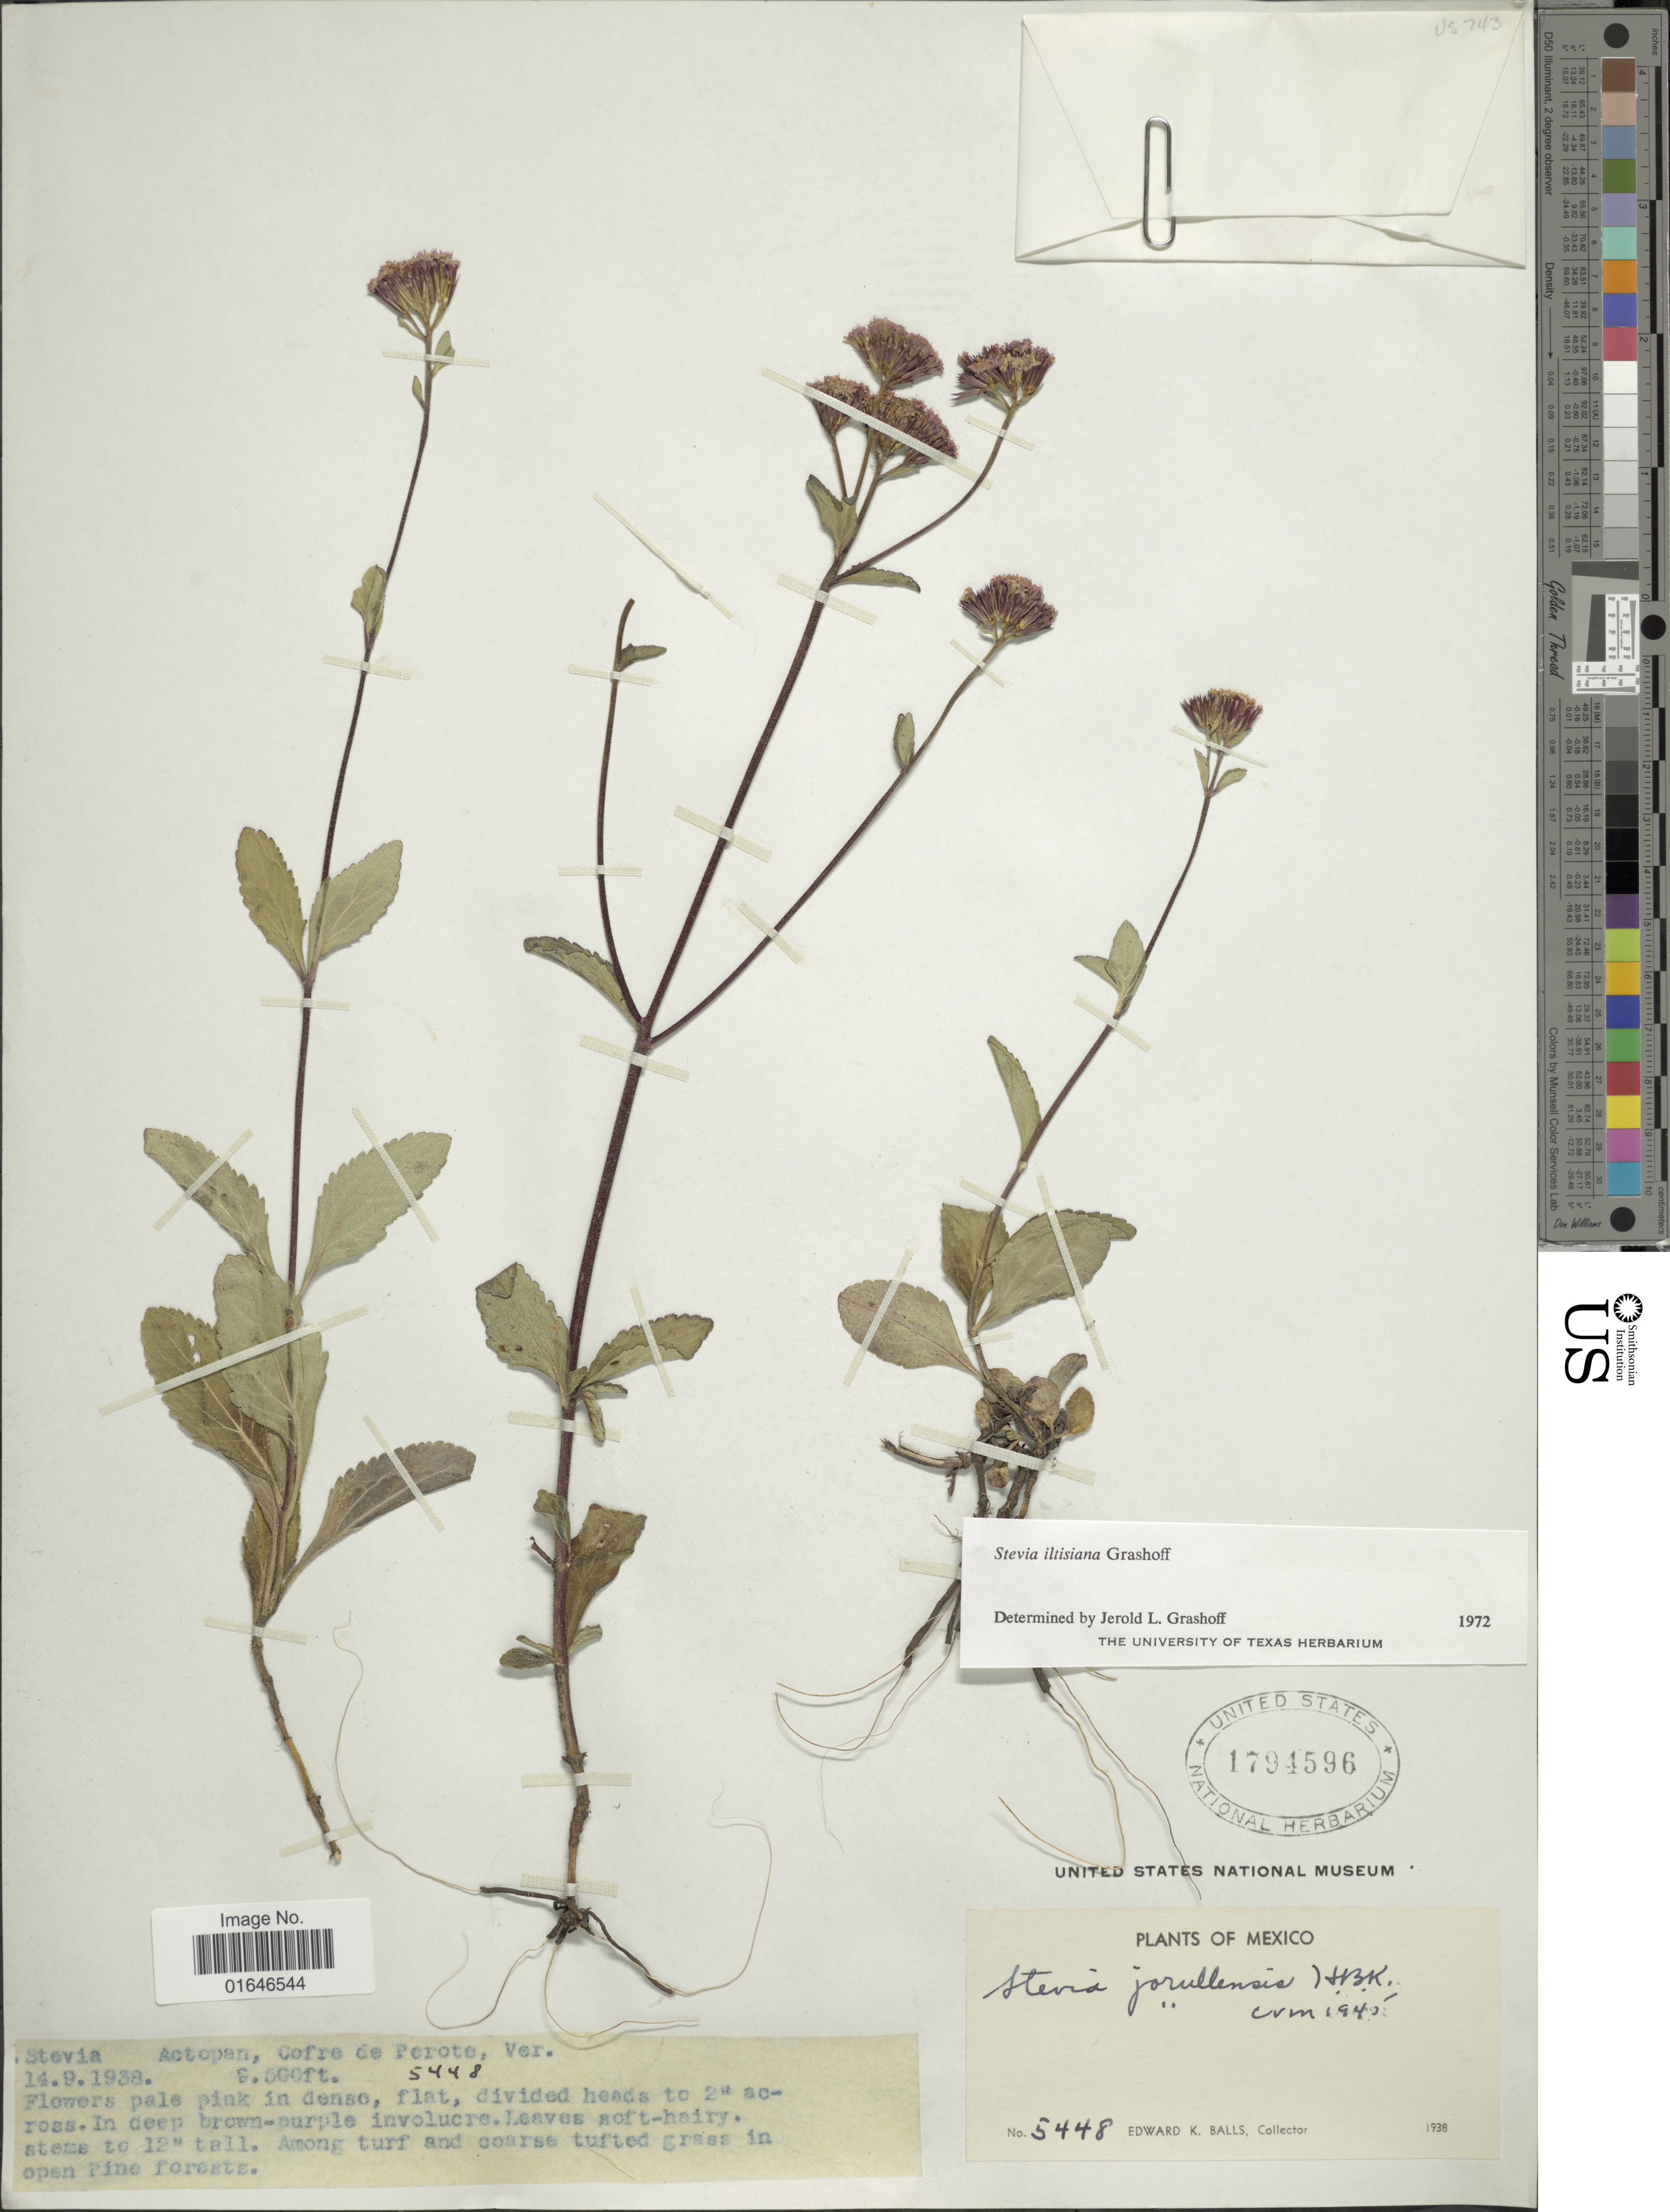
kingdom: Plantae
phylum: Tracheophyta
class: Magnoliopsida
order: Asterales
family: Asteraceae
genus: Stevia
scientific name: Stevia iltisia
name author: Grashoff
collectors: E. K. Balls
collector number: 5448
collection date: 1938-09-14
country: Mexico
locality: Actopan, Cofre de Perote, Ver.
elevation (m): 2896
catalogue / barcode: US 1794596